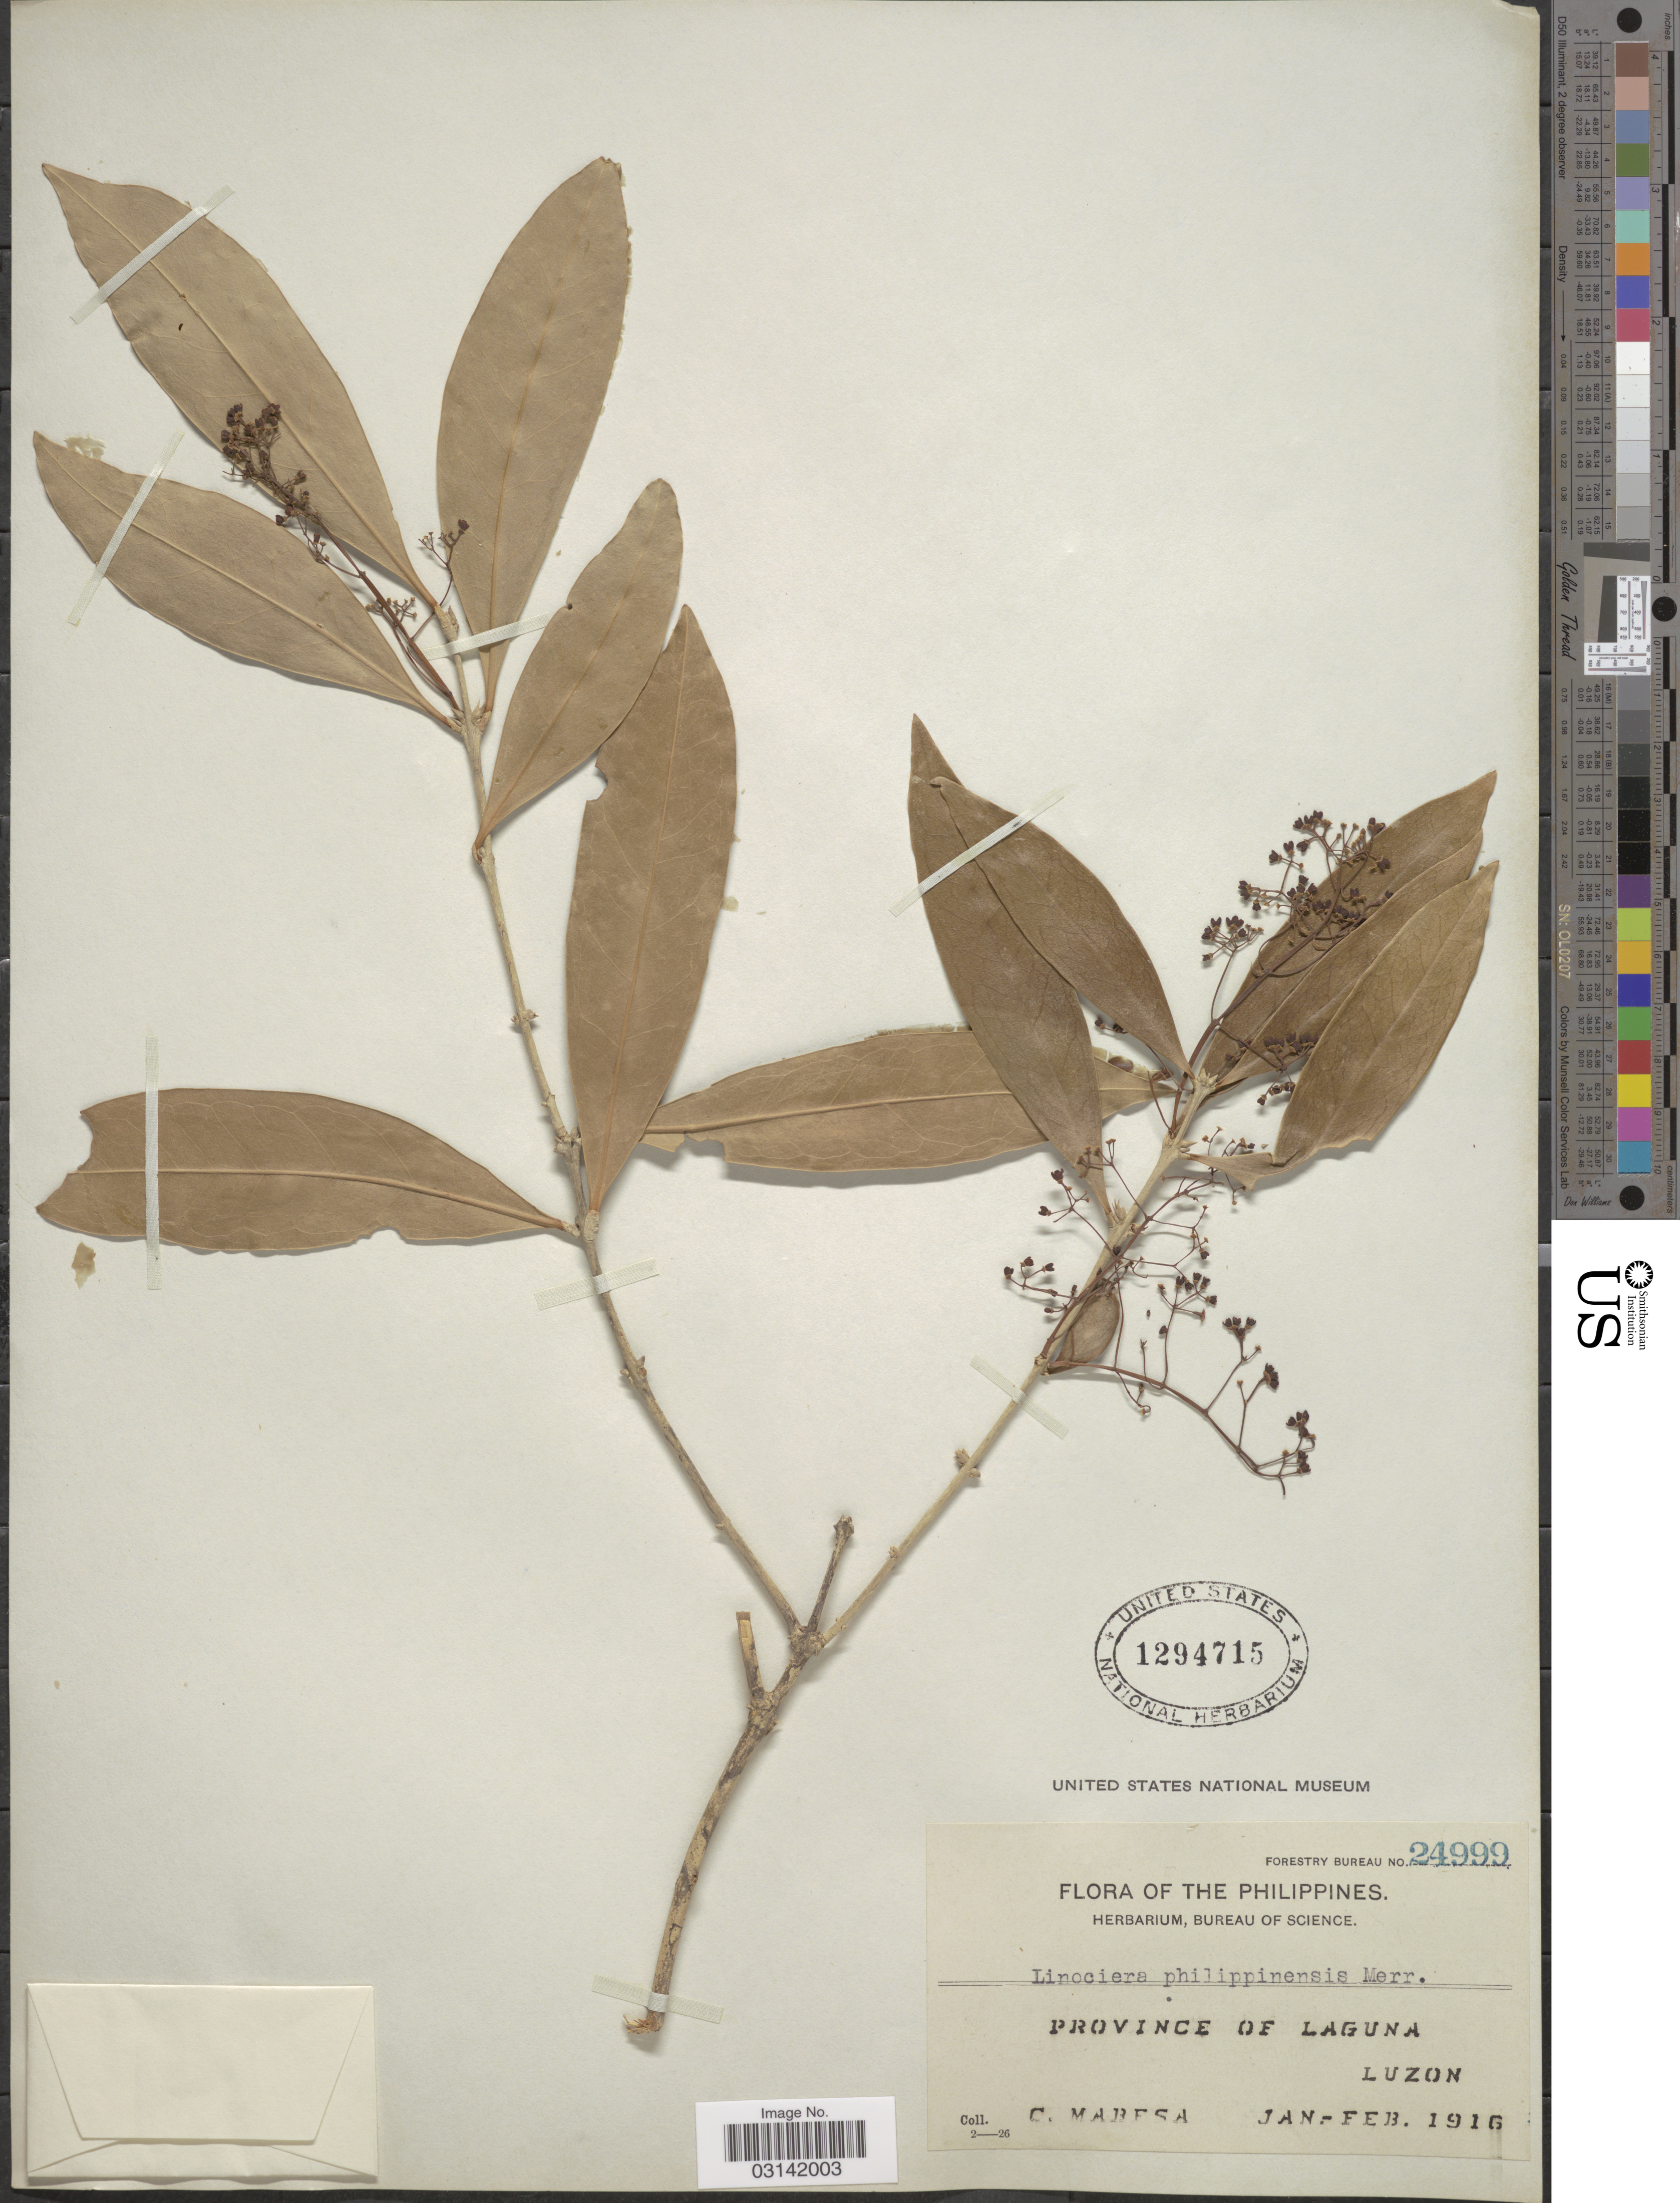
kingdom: Plantae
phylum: Tracheophyta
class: Magnoliopsida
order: Lamiales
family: Oleaceae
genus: Tetrapilus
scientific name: Tetrapilus borneensis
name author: (Boerl.) de Juana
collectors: C. Mabesa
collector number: Forestry Bureau 24999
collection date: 1916-01/1916-02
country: Philippines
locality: Province of Laguna, Luzon.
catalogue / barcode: US 1294715